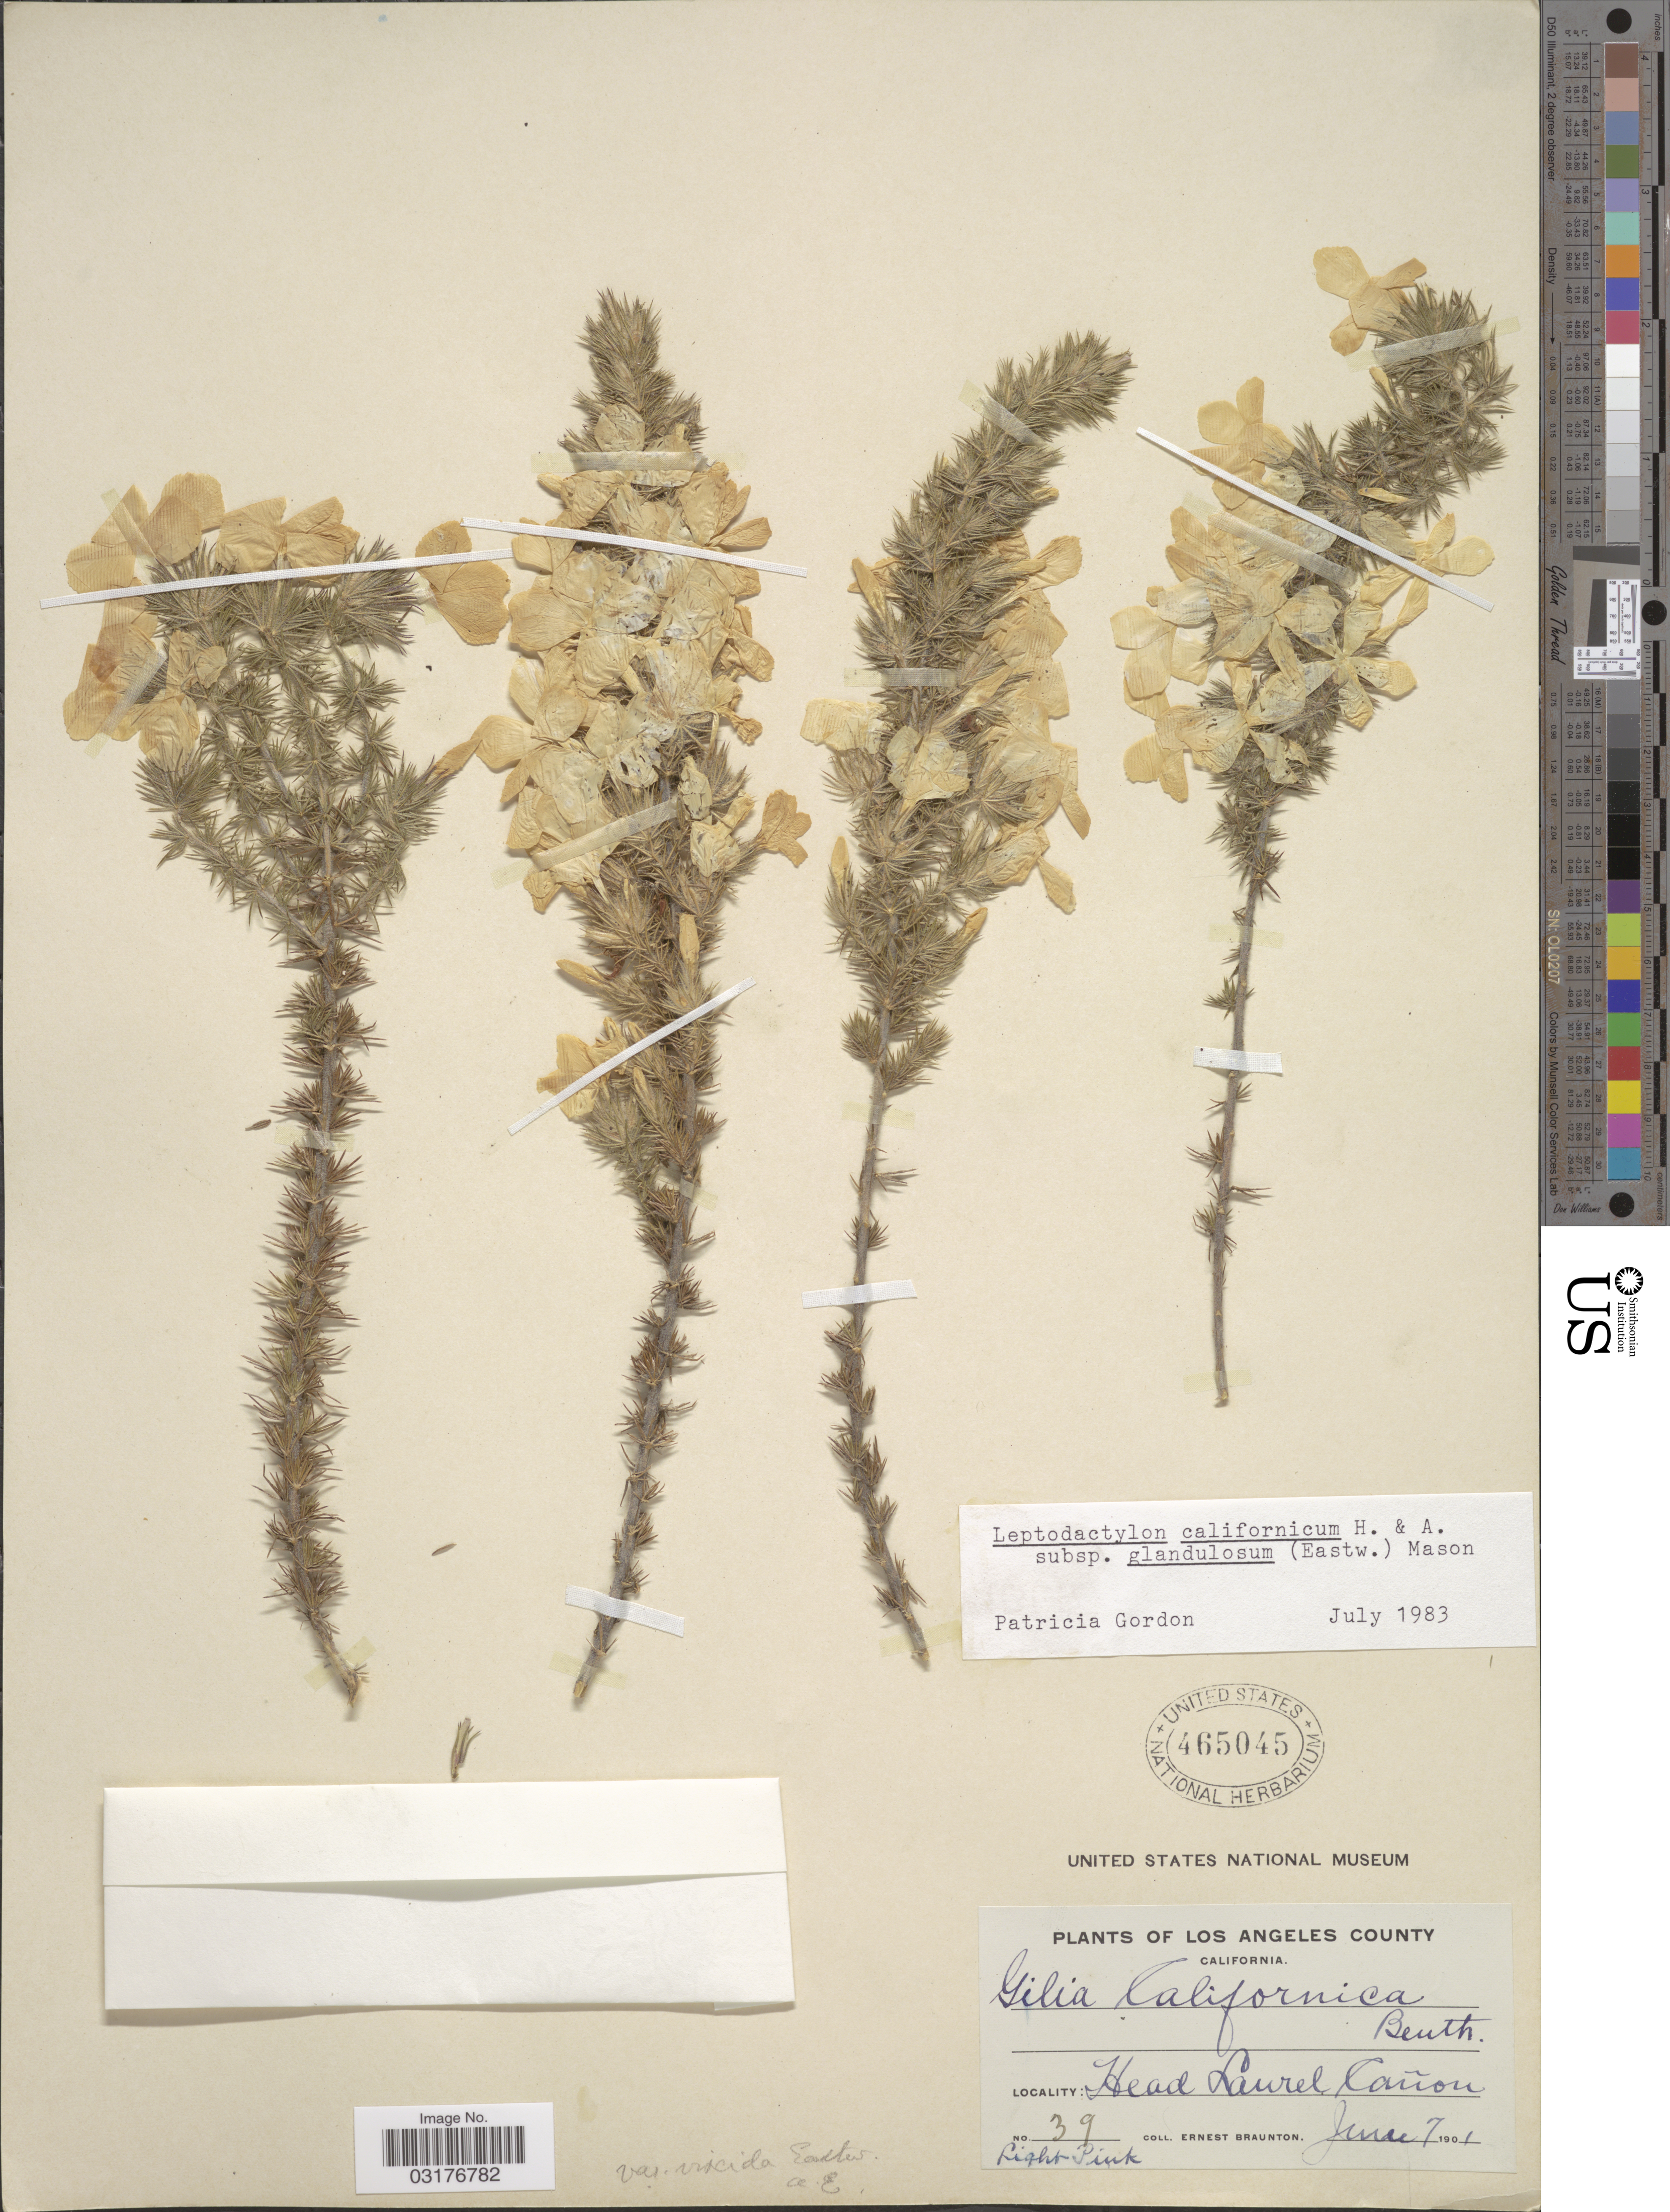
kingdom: Plantae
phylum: Tracheophyta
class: Magnoliopsida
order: Ericales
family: Polemoniaceae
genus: Linanthus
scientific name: Linanthus californicus subsp. glandulosus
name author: (Eastw.) J.M. Porter & R. Patt.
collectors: E. Braunton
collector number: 39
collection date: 1901-06-07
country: United States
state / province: California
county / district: Los Angeles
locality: Los Angeles County. Head Laurel Cañon.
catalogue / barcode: US 465045